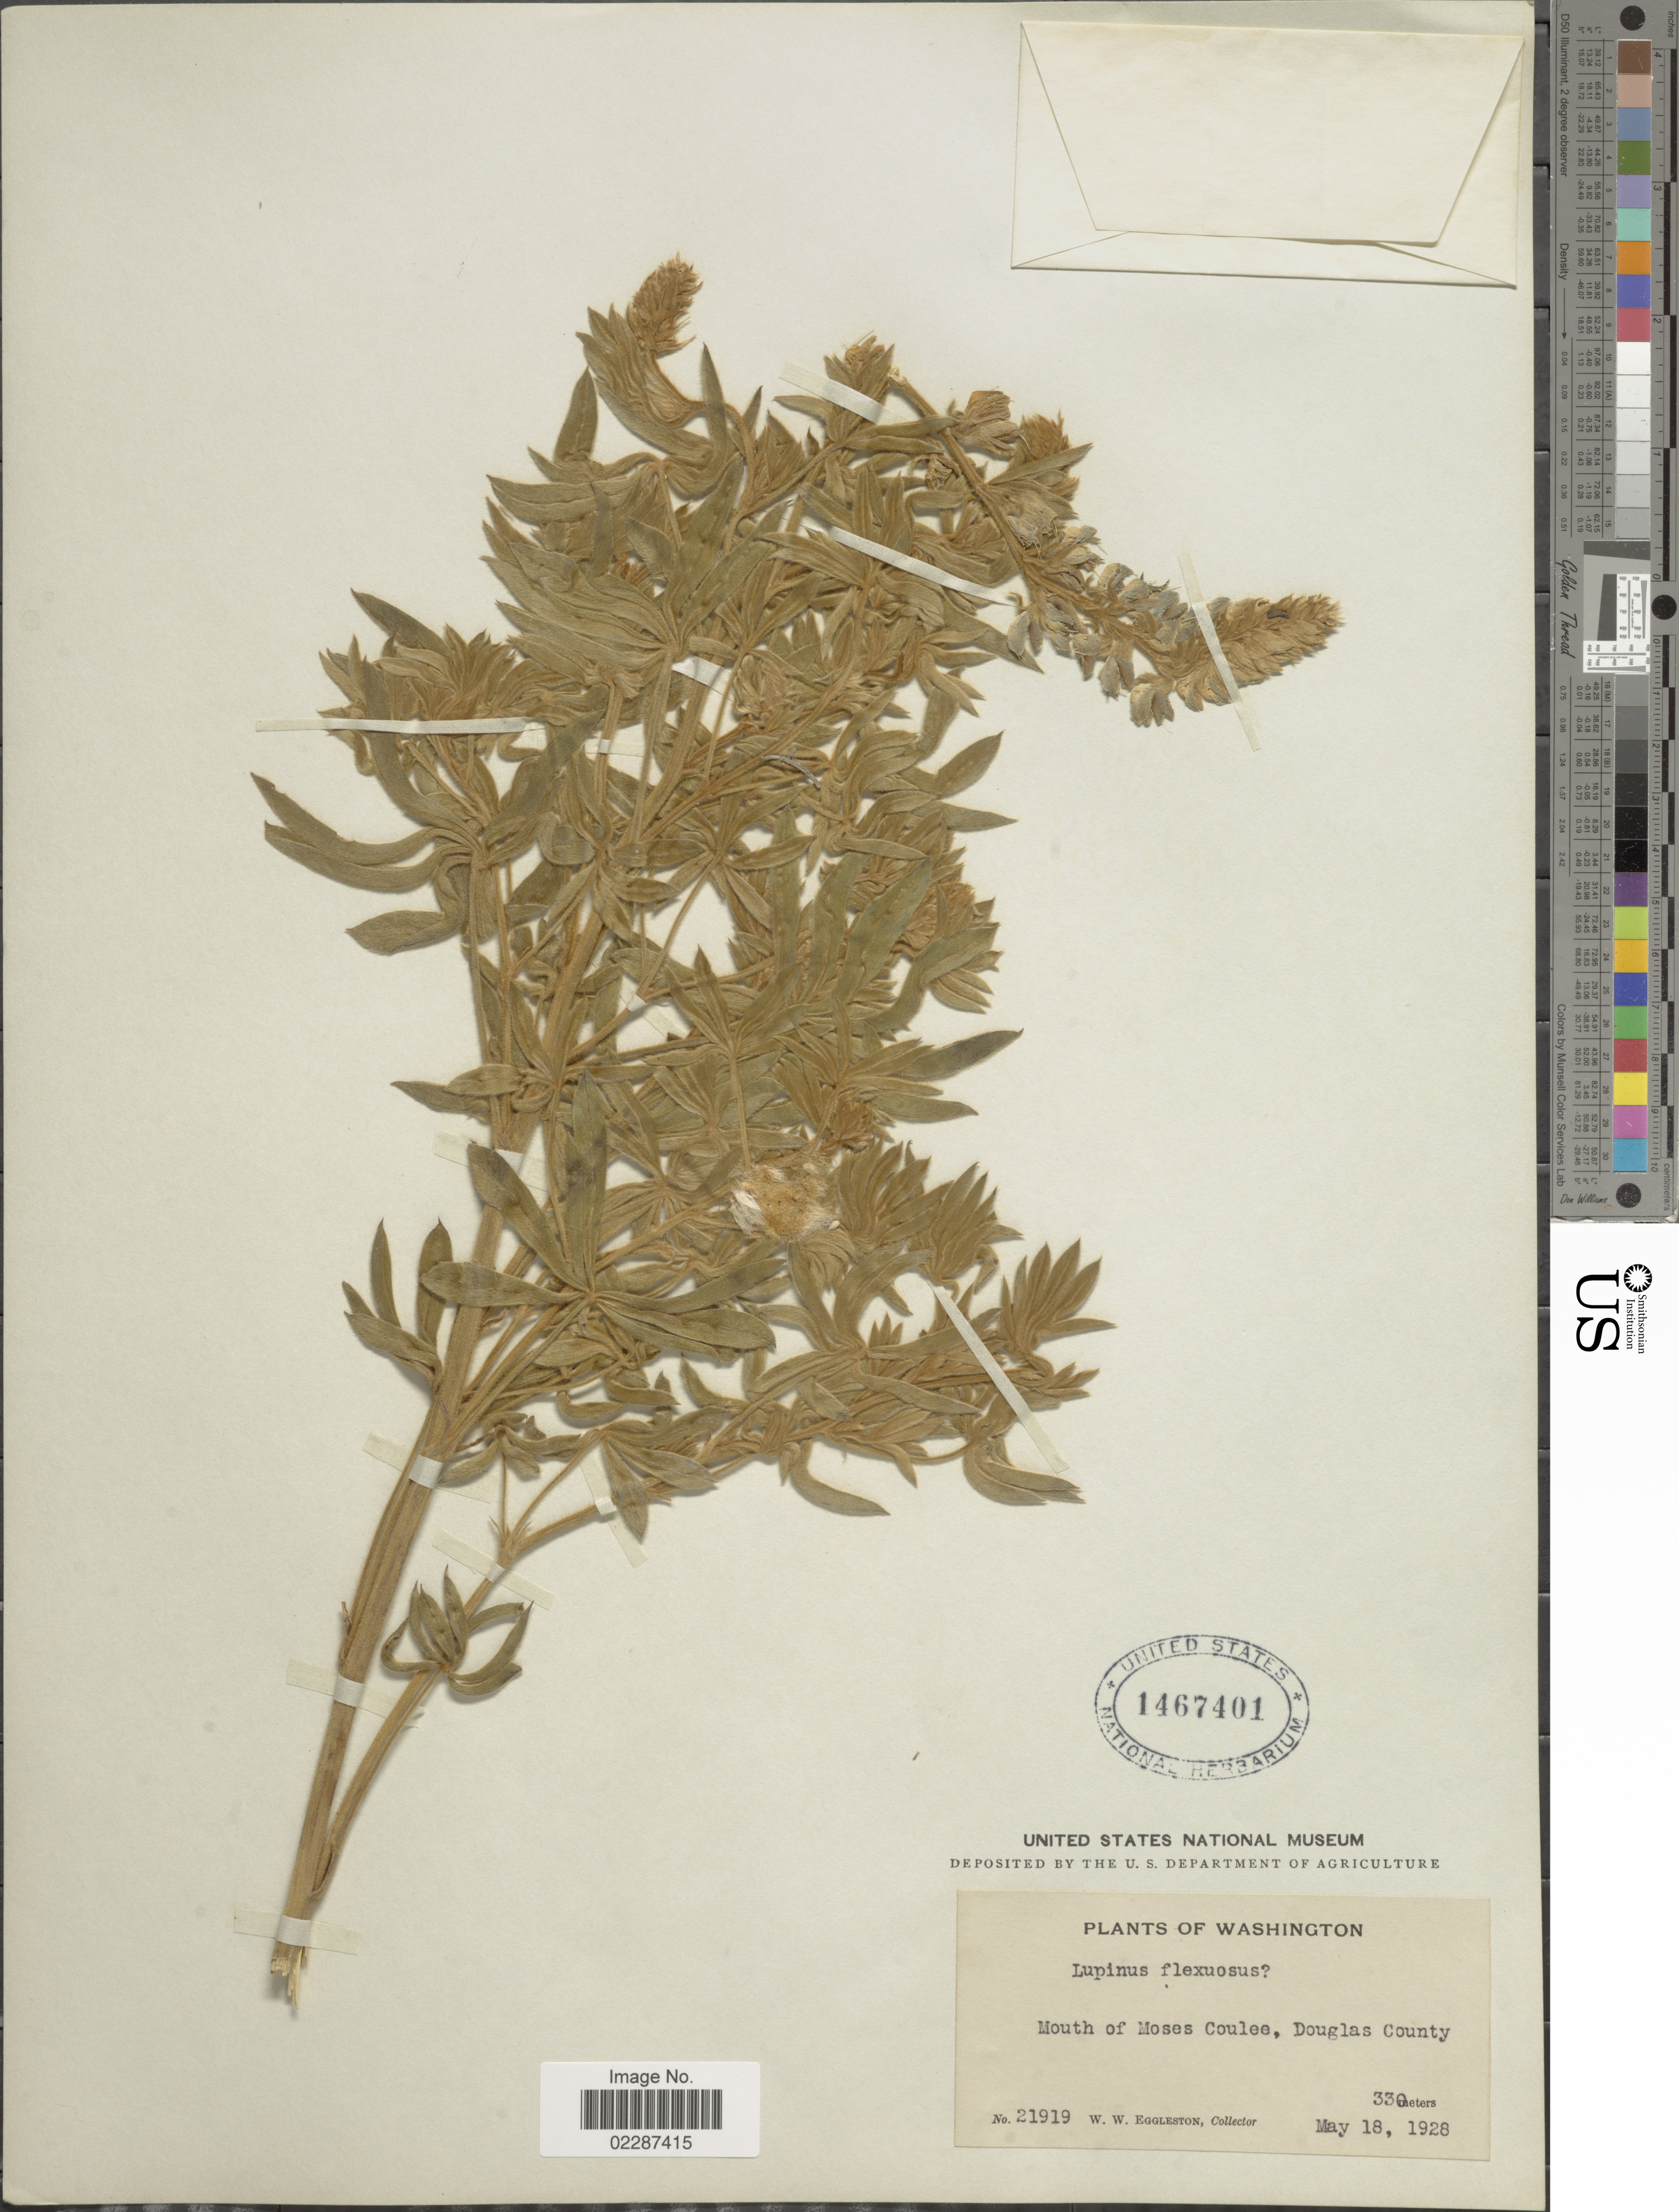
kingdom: Plantae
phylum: Tracheophyta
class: Magnoliopsida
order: Fabales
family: Fabaceae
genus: Lupinus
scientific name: Lupinus sericeus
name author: Pursh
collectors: W. W. Eggleston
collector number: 21919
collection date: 1928-05-18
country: United States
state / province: Washington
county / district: Douglas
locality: Mouth of Moses Coulee, Douglas County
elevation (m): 330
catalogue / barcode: US 1467401